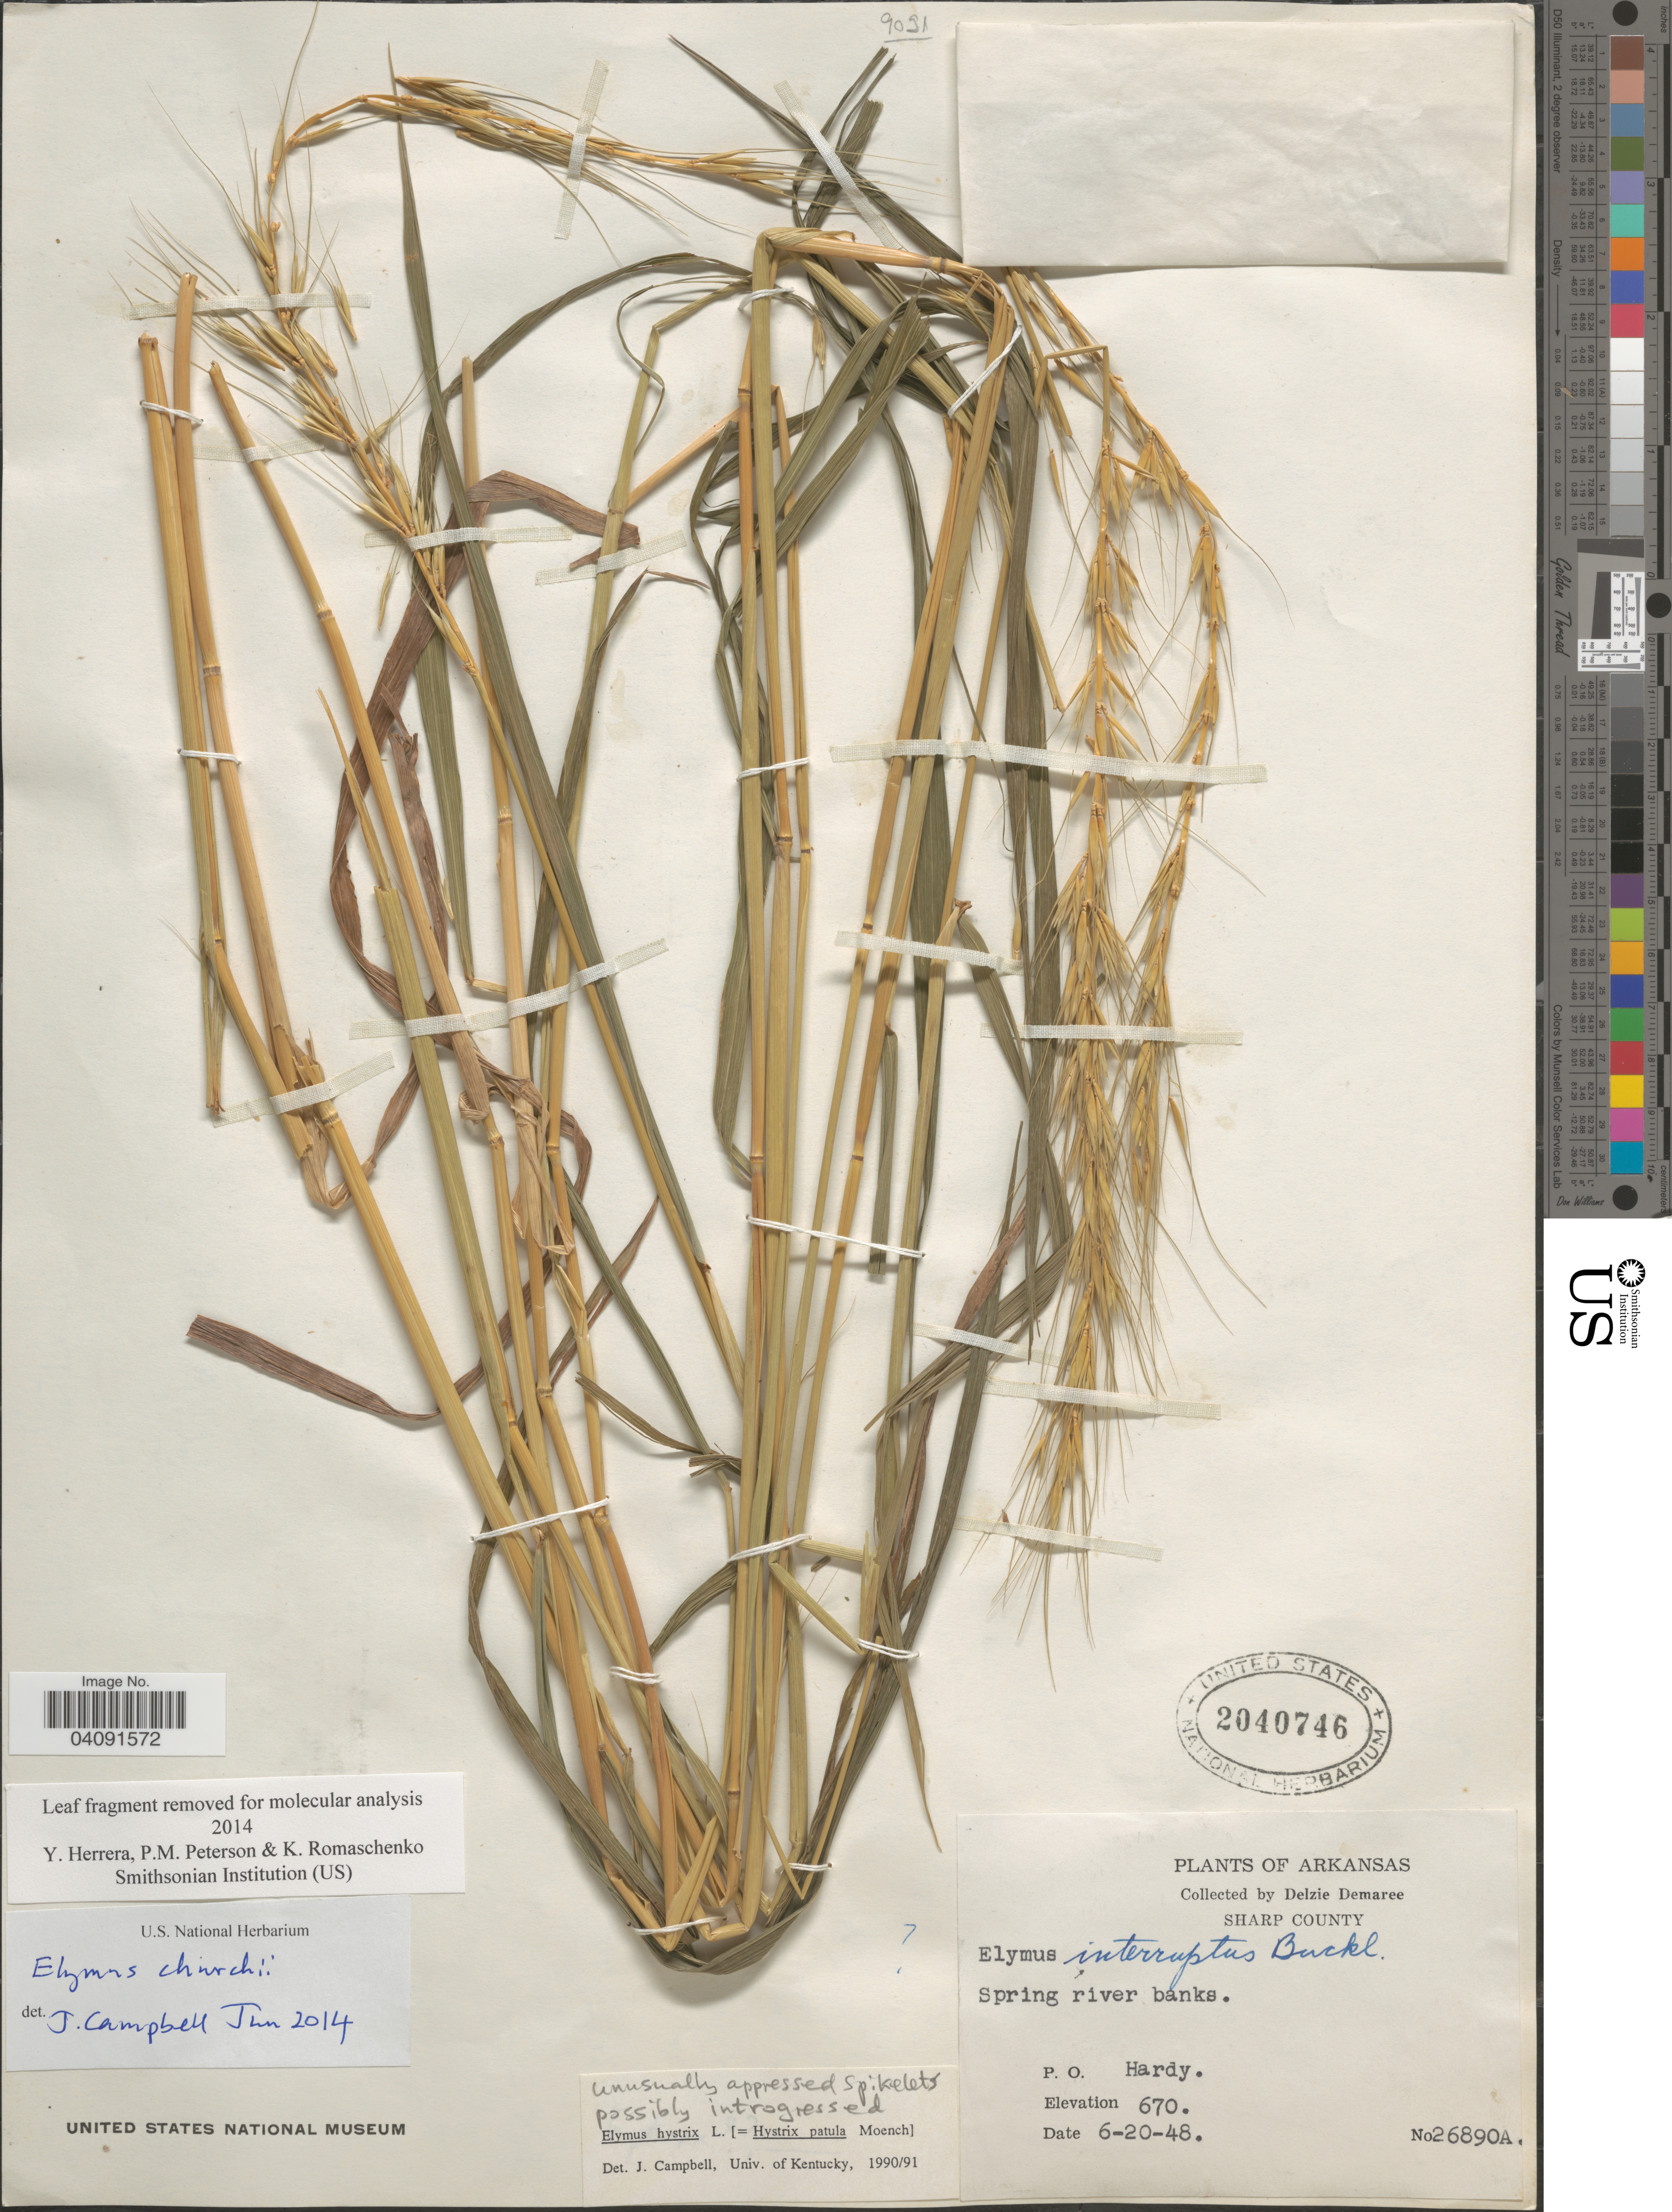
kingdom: Plantae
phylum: Tracheophyta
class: Liliopsida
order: Poales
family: Poaceae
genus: Elymus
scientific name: Elymus churchii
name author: J.J.N. Campb.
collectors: D. Demaree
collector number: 26890A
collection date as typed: Transcribed d/m/y: 20/6/48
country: United States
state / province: Arkansas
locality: Sharp County. Spring river banks. P. O. Hardy.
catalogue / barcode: US 2040746